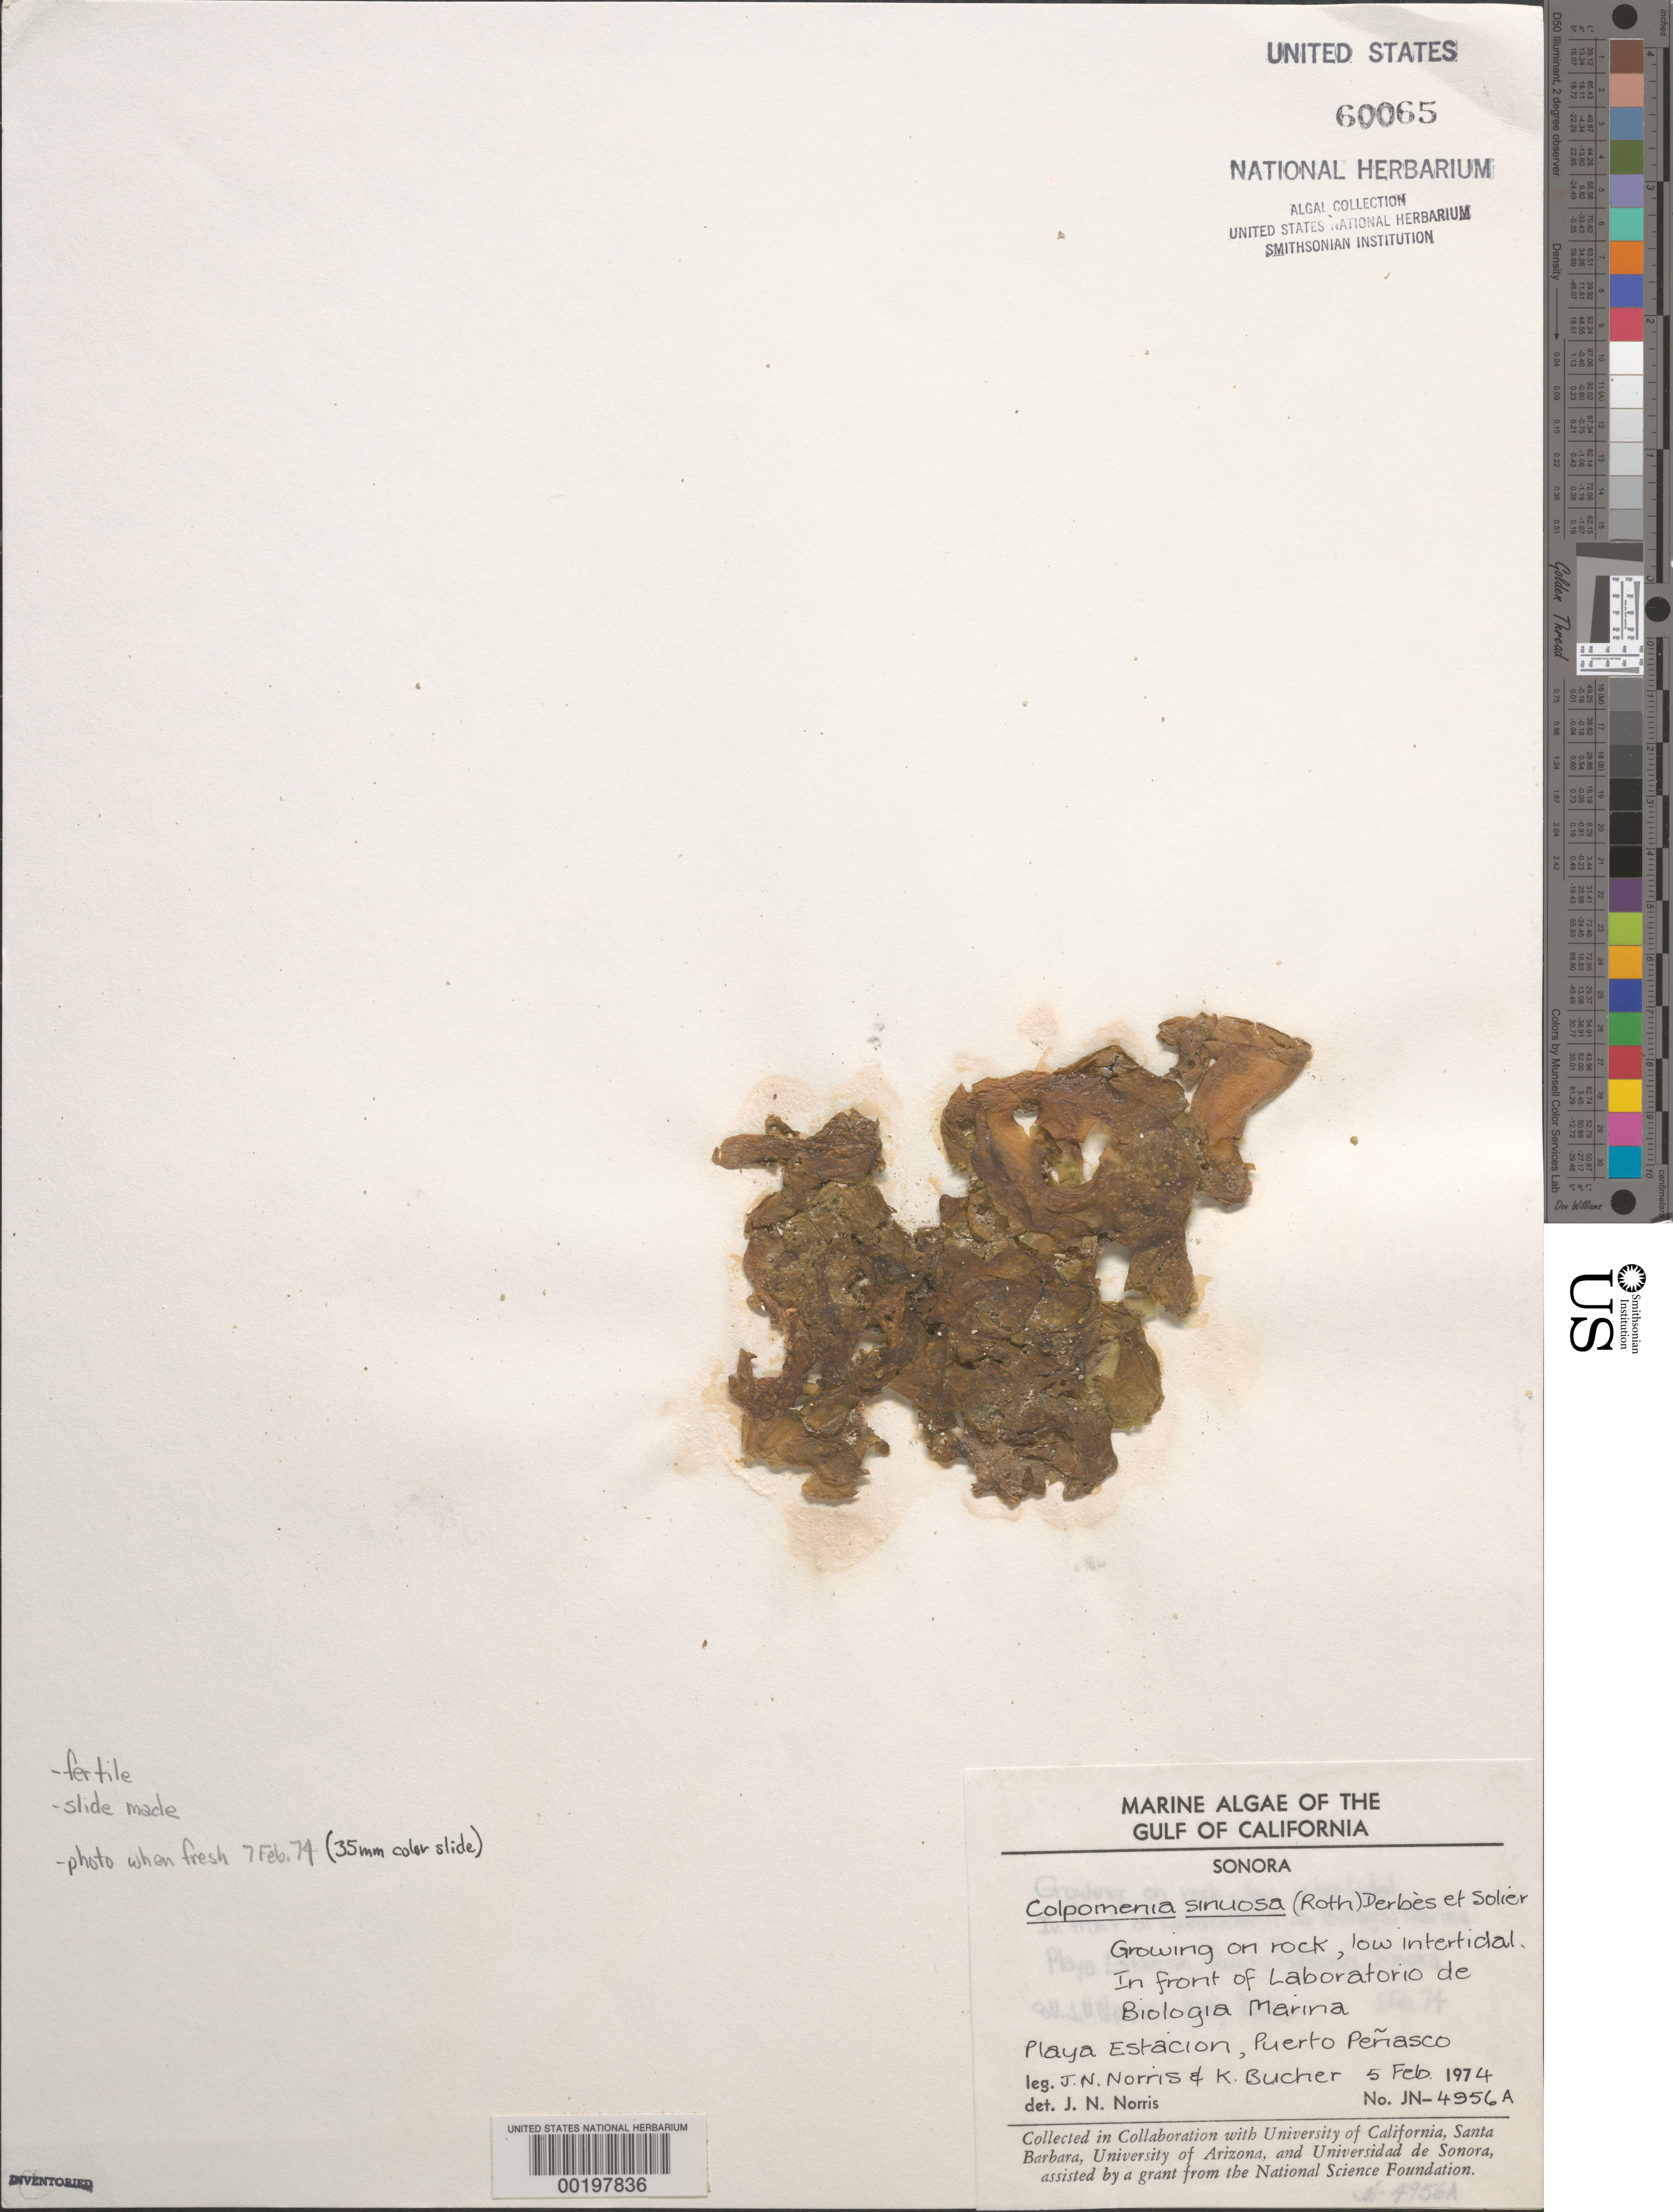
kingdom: Chromista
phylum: Ochrophyta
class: Phaeophyceae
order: Scytosiphonales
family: Scytosiphonaceae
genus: Colpomenia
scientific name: Colpomenia sinuosa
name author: (K. Mert. ex Roth) Derbes & Solier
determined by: Norris, James N.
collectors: J. N. Norris & K. E. Bucher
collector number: JN-4956a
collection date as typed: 05 Feb 1974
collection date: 1974-02-05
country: Mexico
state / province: Sonora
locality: Playa Estacion, Puerto Penasco, Laboratorio de Biologia Marina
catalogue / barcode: US 60065